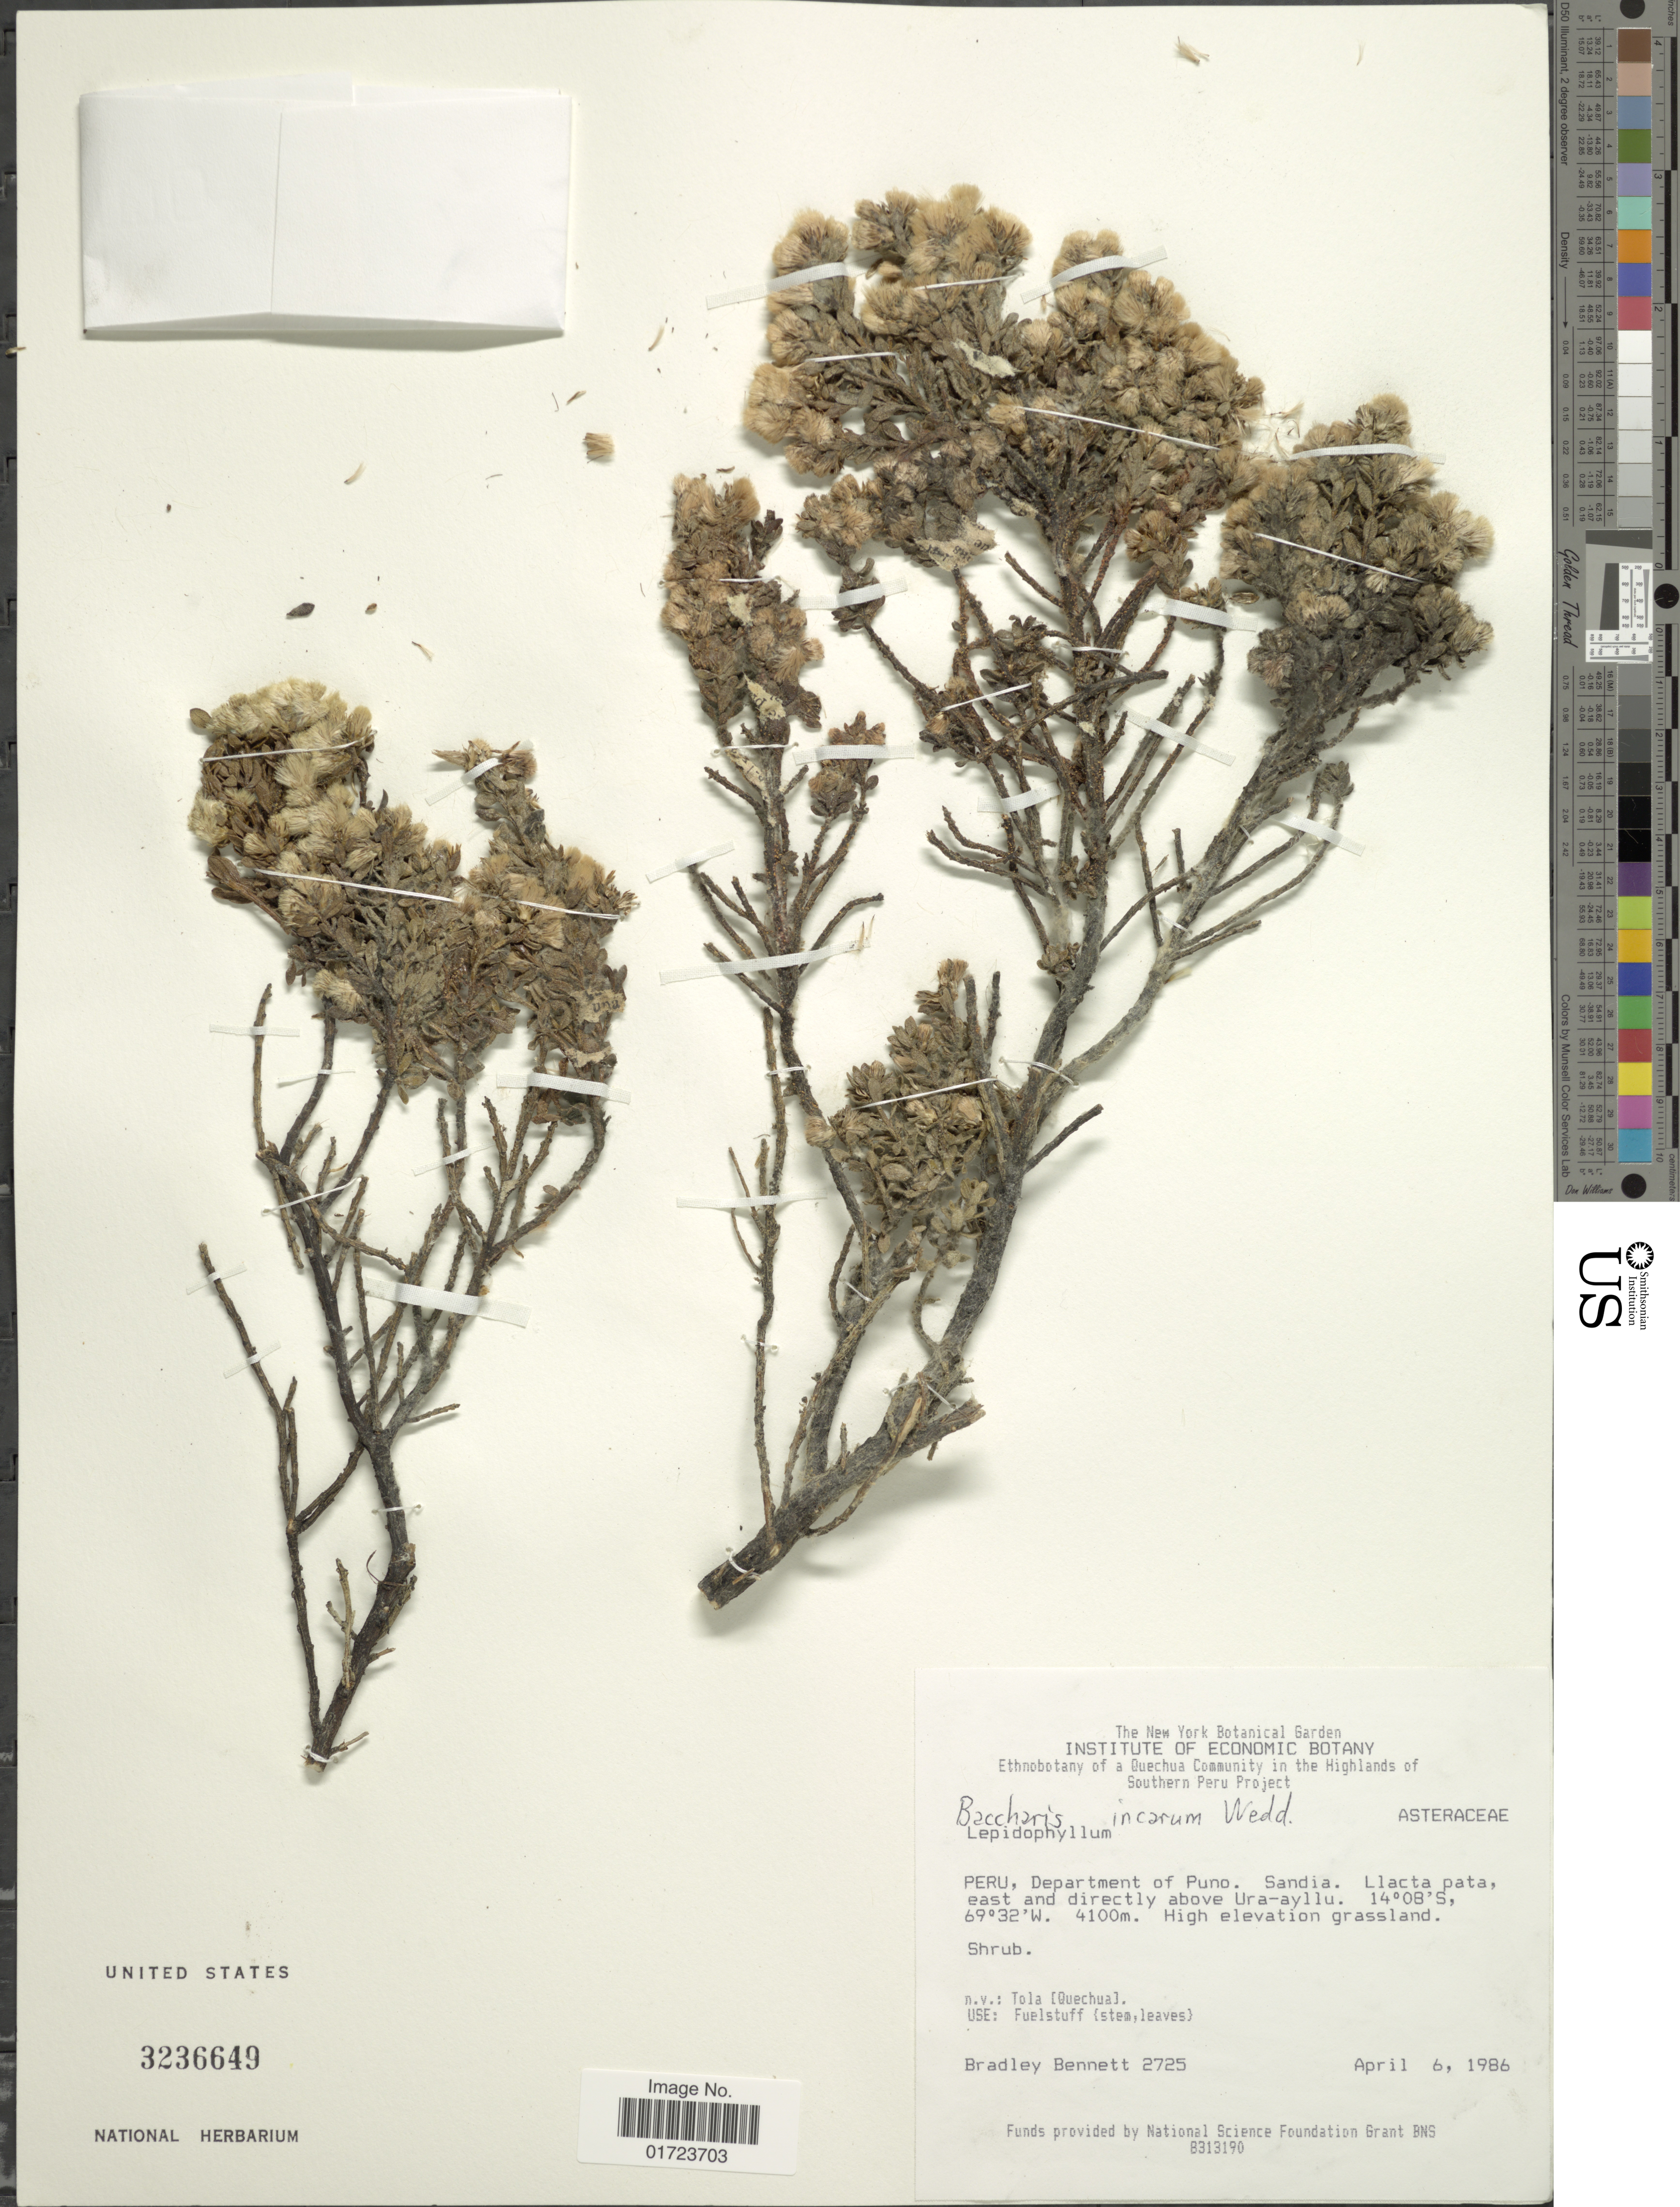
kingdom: Plantae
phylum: Tracheophyta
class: Magnoliopsida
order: Asterales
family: Asteraceae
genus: Baccharis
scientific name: Baccharis tola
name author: Phil.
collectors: B. Bennett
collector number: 2725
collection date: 1986-04-06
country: Peru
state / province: Puno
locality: Peru, Department of Puno. Sandia. Llacta pata east and directly above Ura-ayllu.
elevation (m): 4100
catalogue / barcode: US 3236649